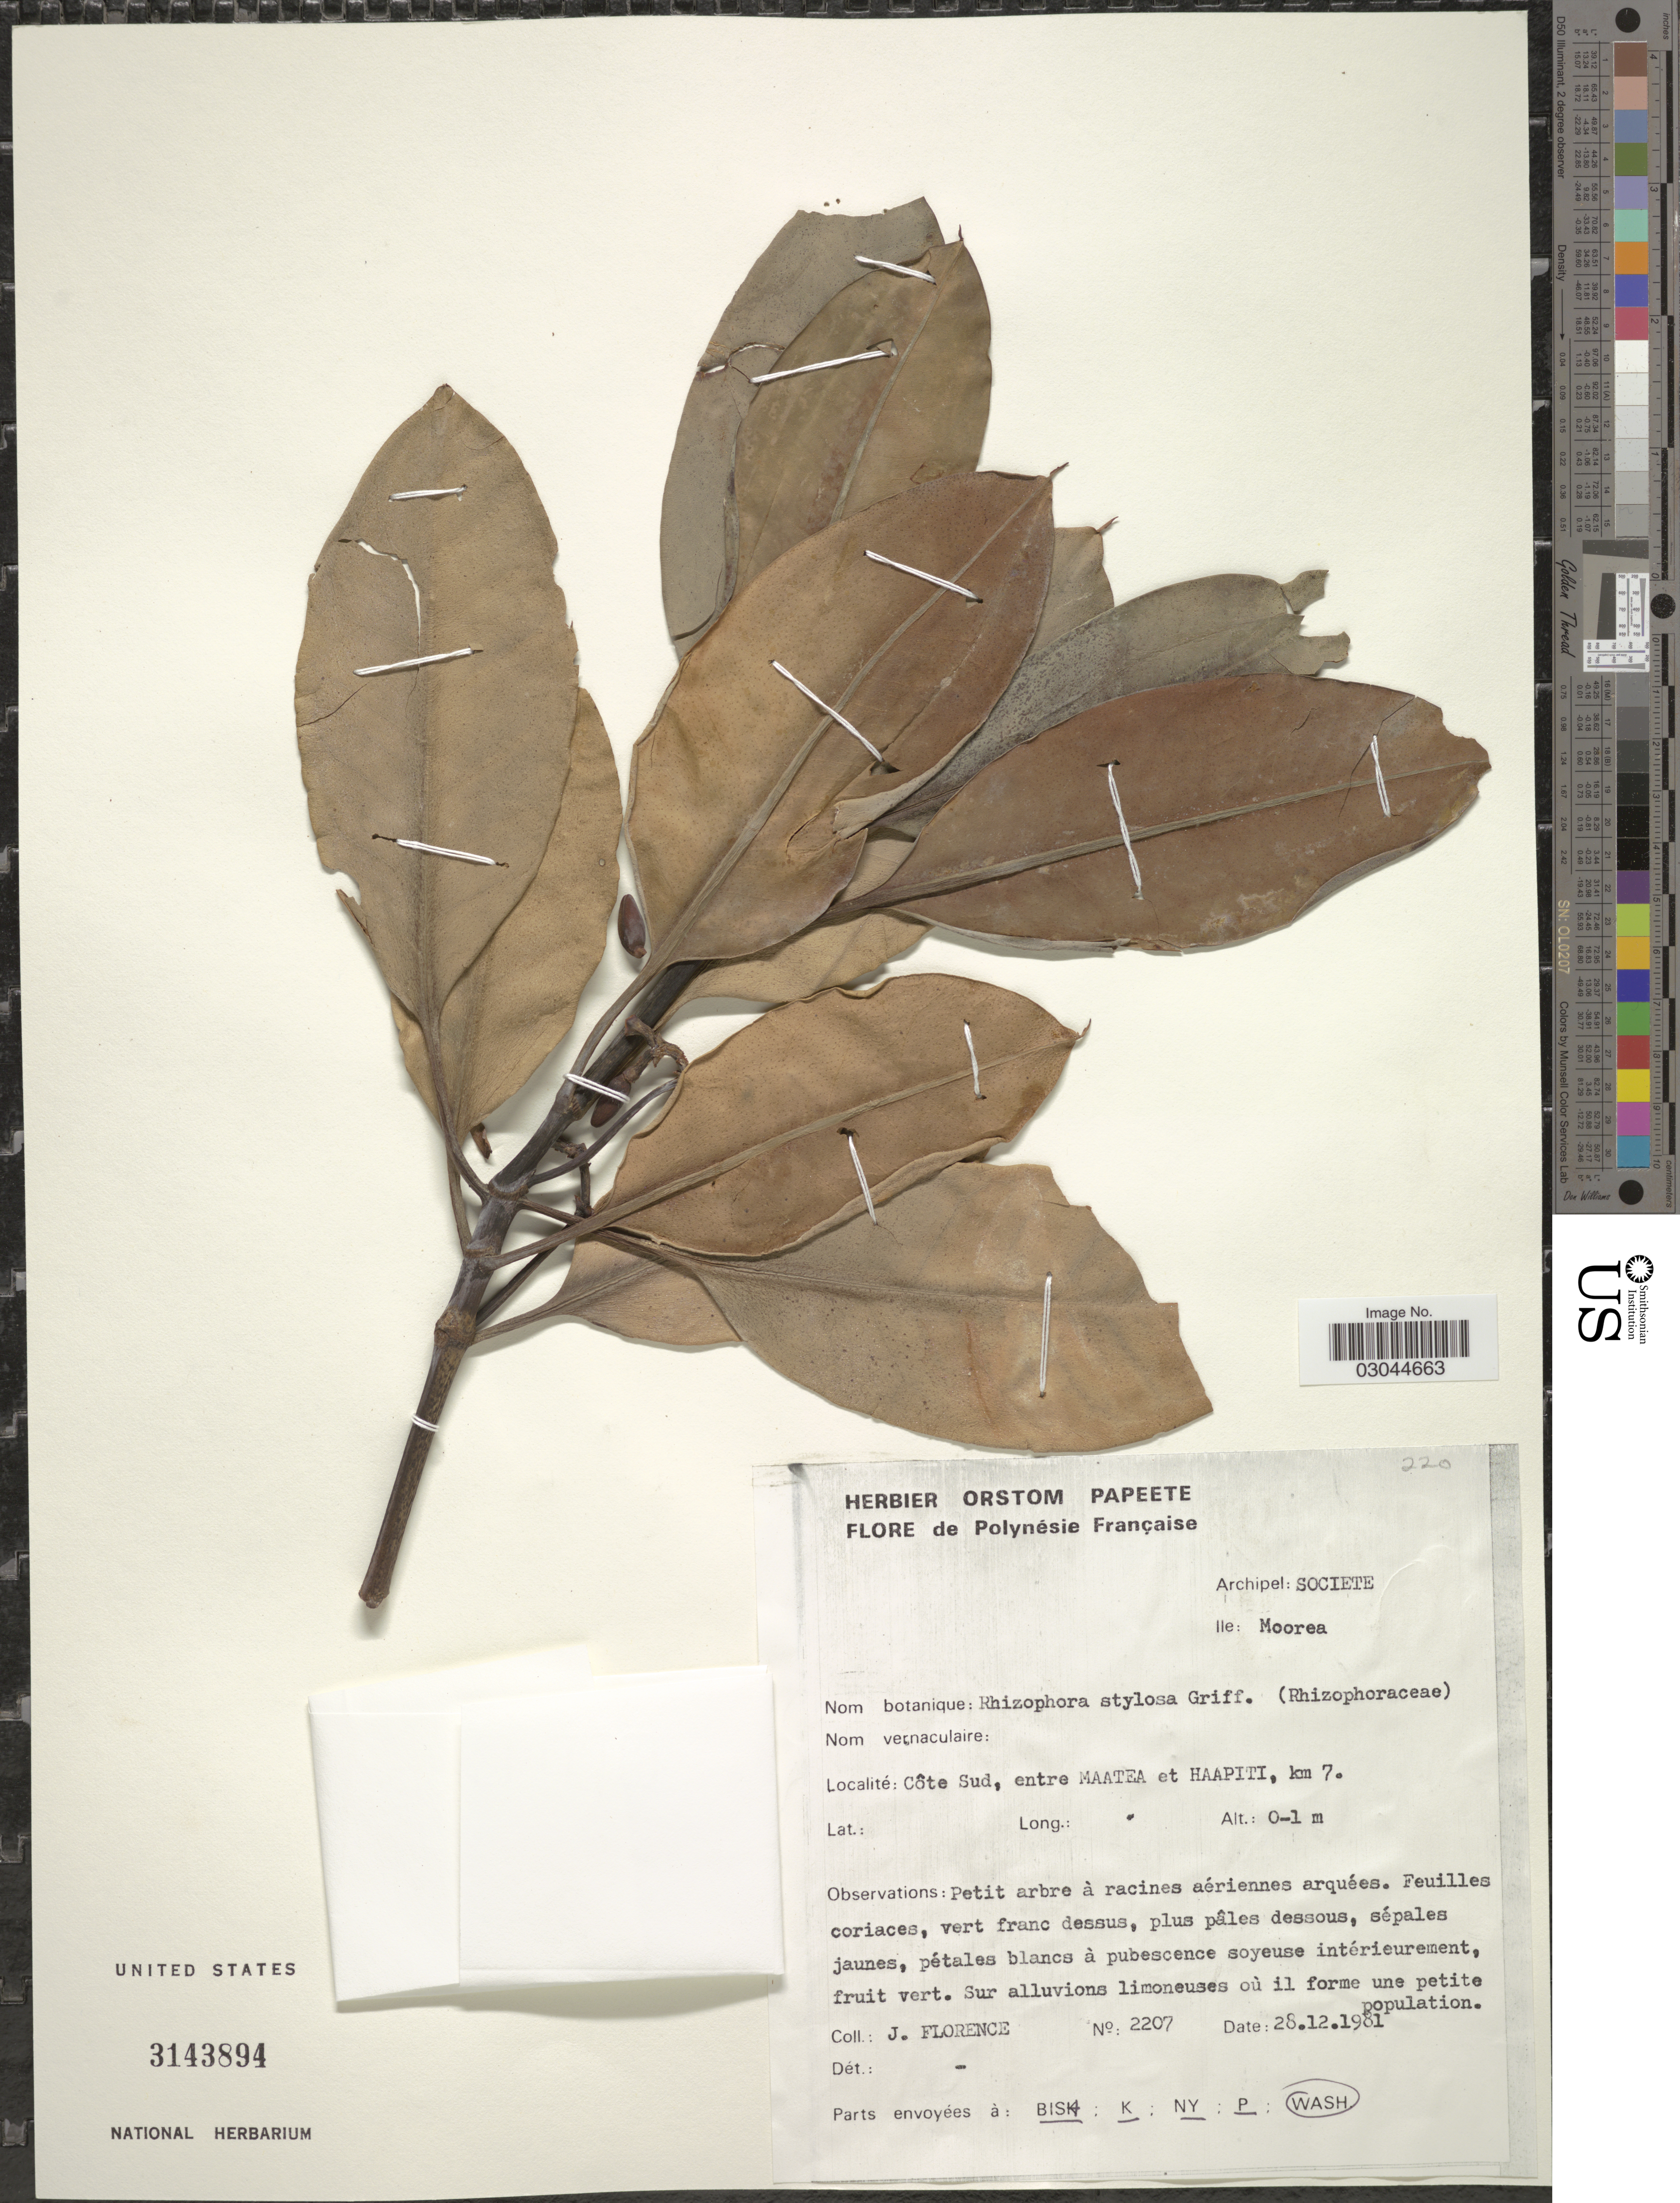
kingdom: Plantae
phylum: Tracheophyta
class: Magnoliopsida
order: Malpighiales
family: Rhizophoraceae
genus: Rhizophora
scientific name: Rhizophora stylosa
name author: Griff.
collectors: J. Florence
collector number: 2207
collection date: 1981-12-28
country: French Polynesia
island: Moorea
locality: Archipel: Societe. Ile: Moorea. Côte Sud, entre Maatea et Haapiti, km 7.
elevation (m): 0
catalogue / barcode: US 3143894